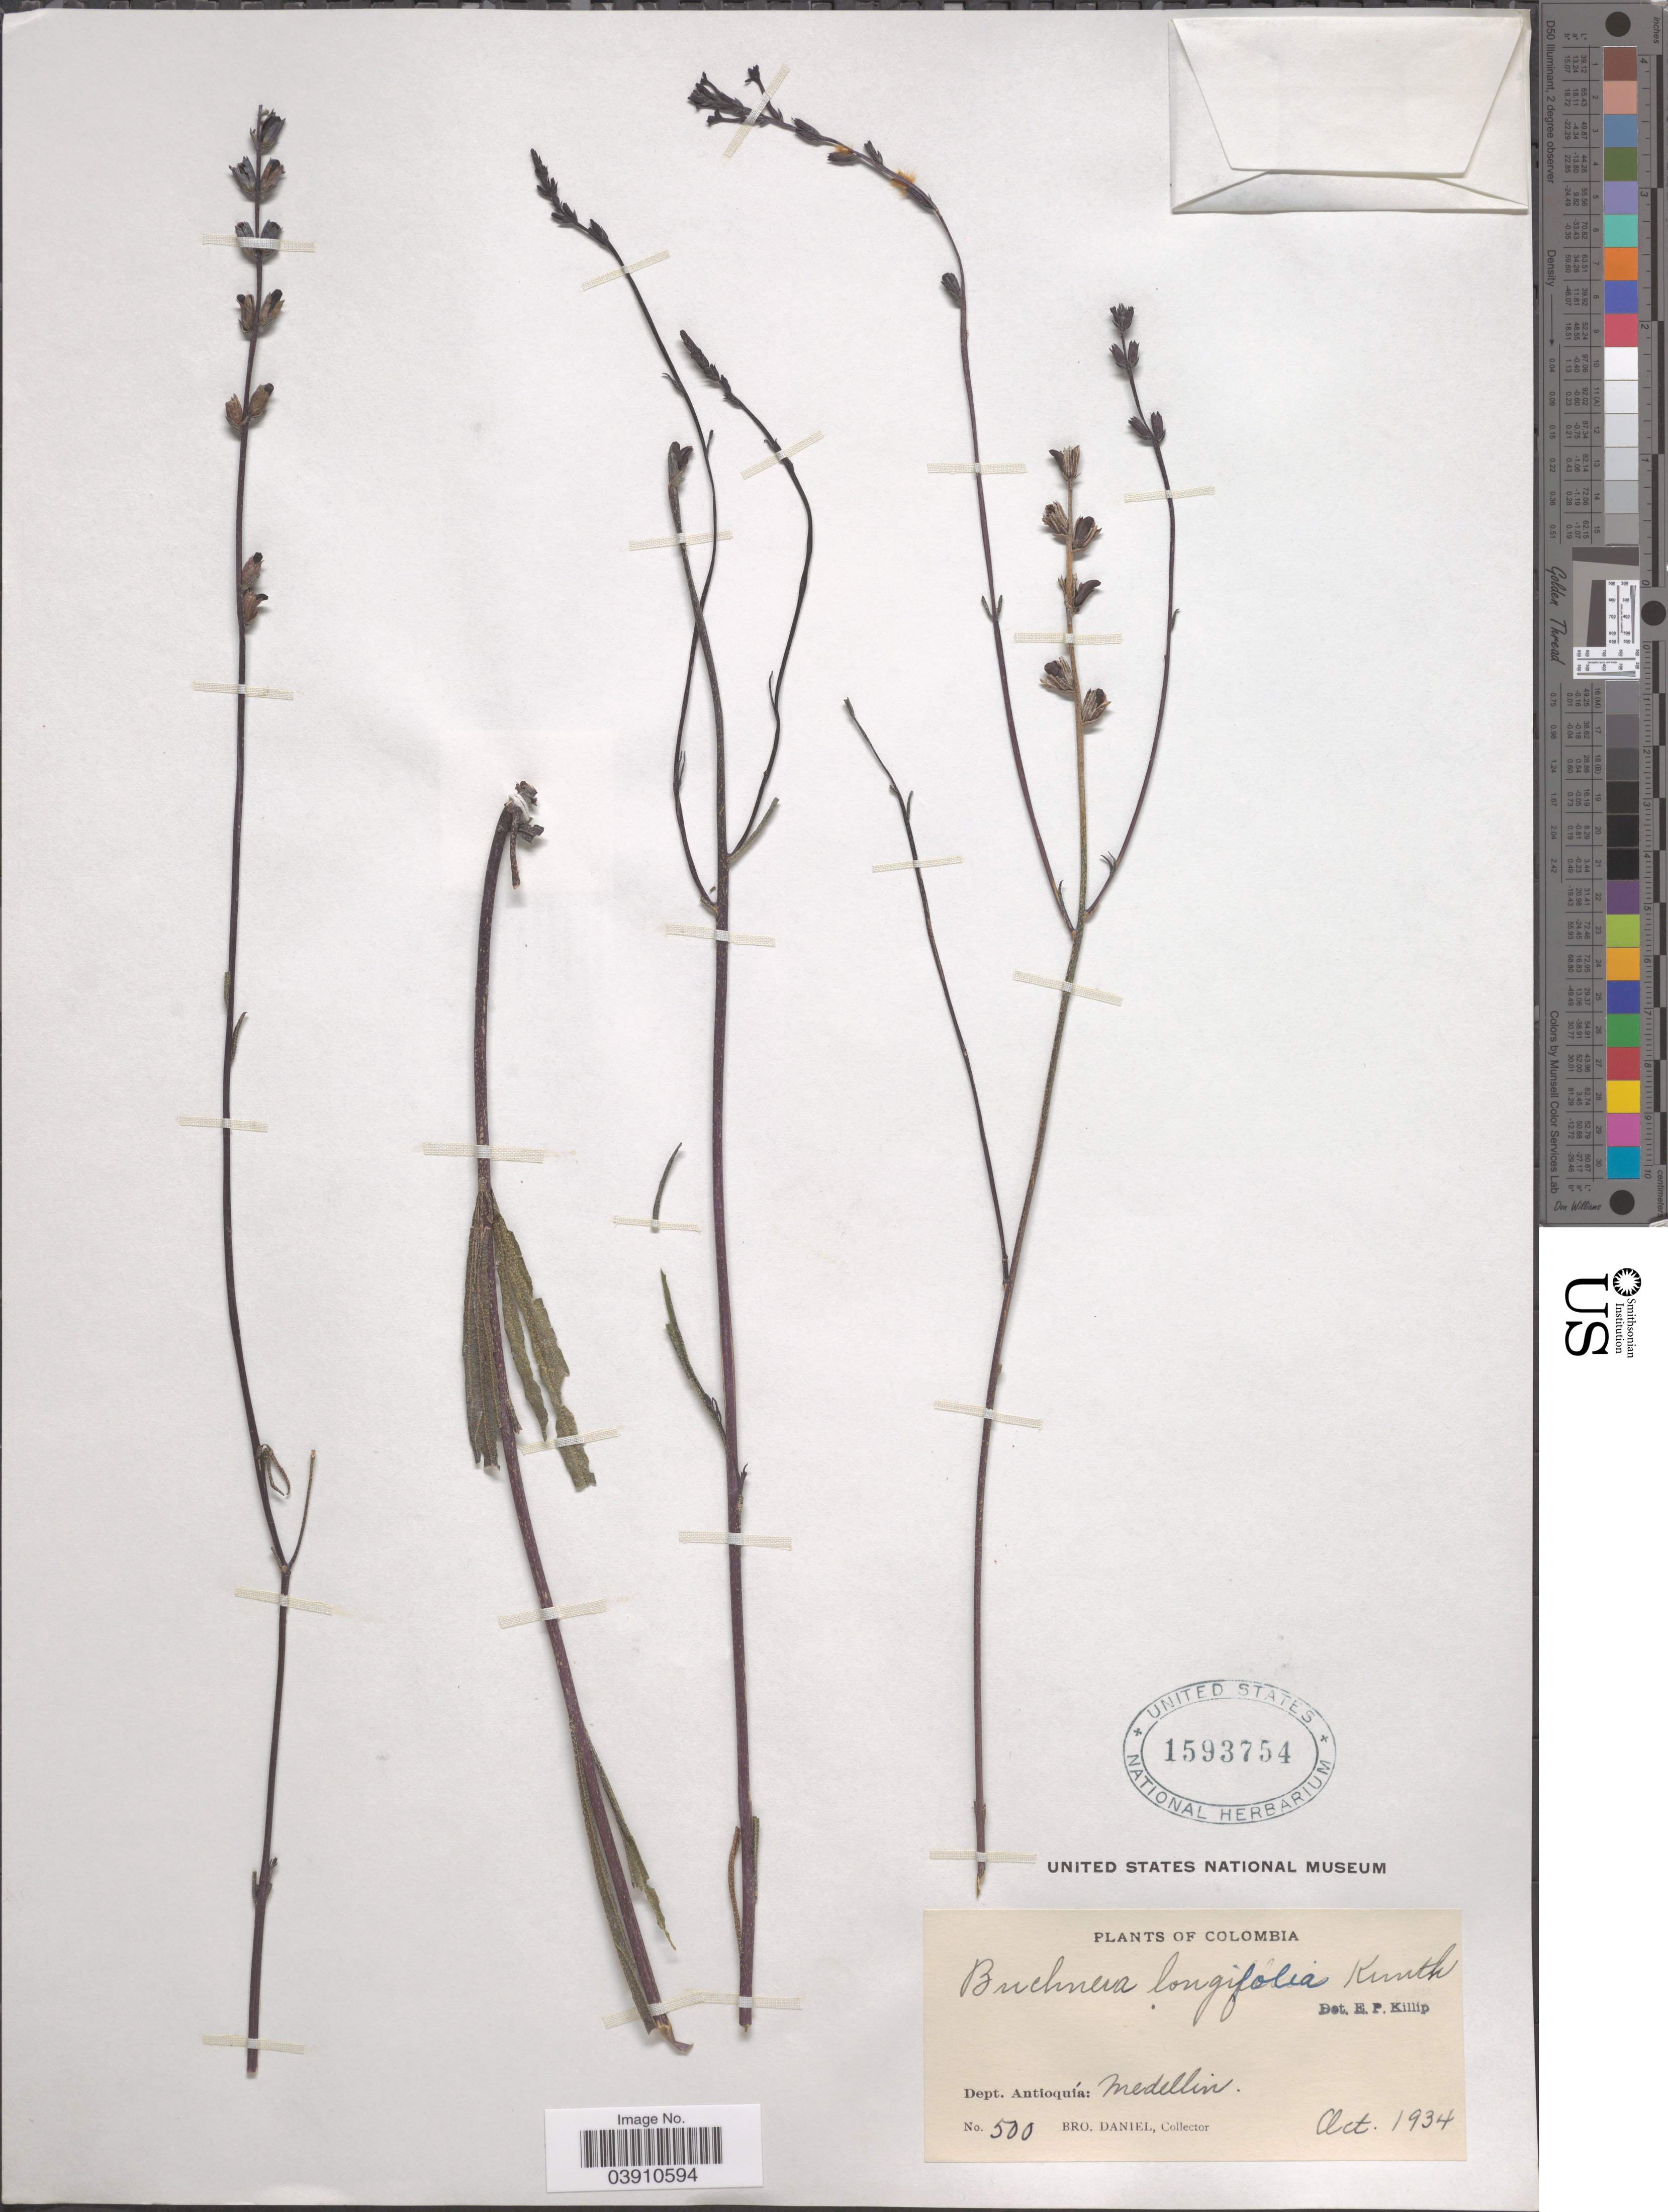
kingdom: Plantae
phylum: Tracheophyta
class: Magnoliopsida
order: Lamiales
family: Orobanchaceae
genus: Buchnera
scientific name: Buchnera longifolia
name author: Kunth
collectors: Bro. Daniel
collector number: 500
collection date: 1934-10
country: Colombia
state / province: Antioquia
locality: Dept. Antioquía: Medellin.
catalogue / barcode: US 1593754